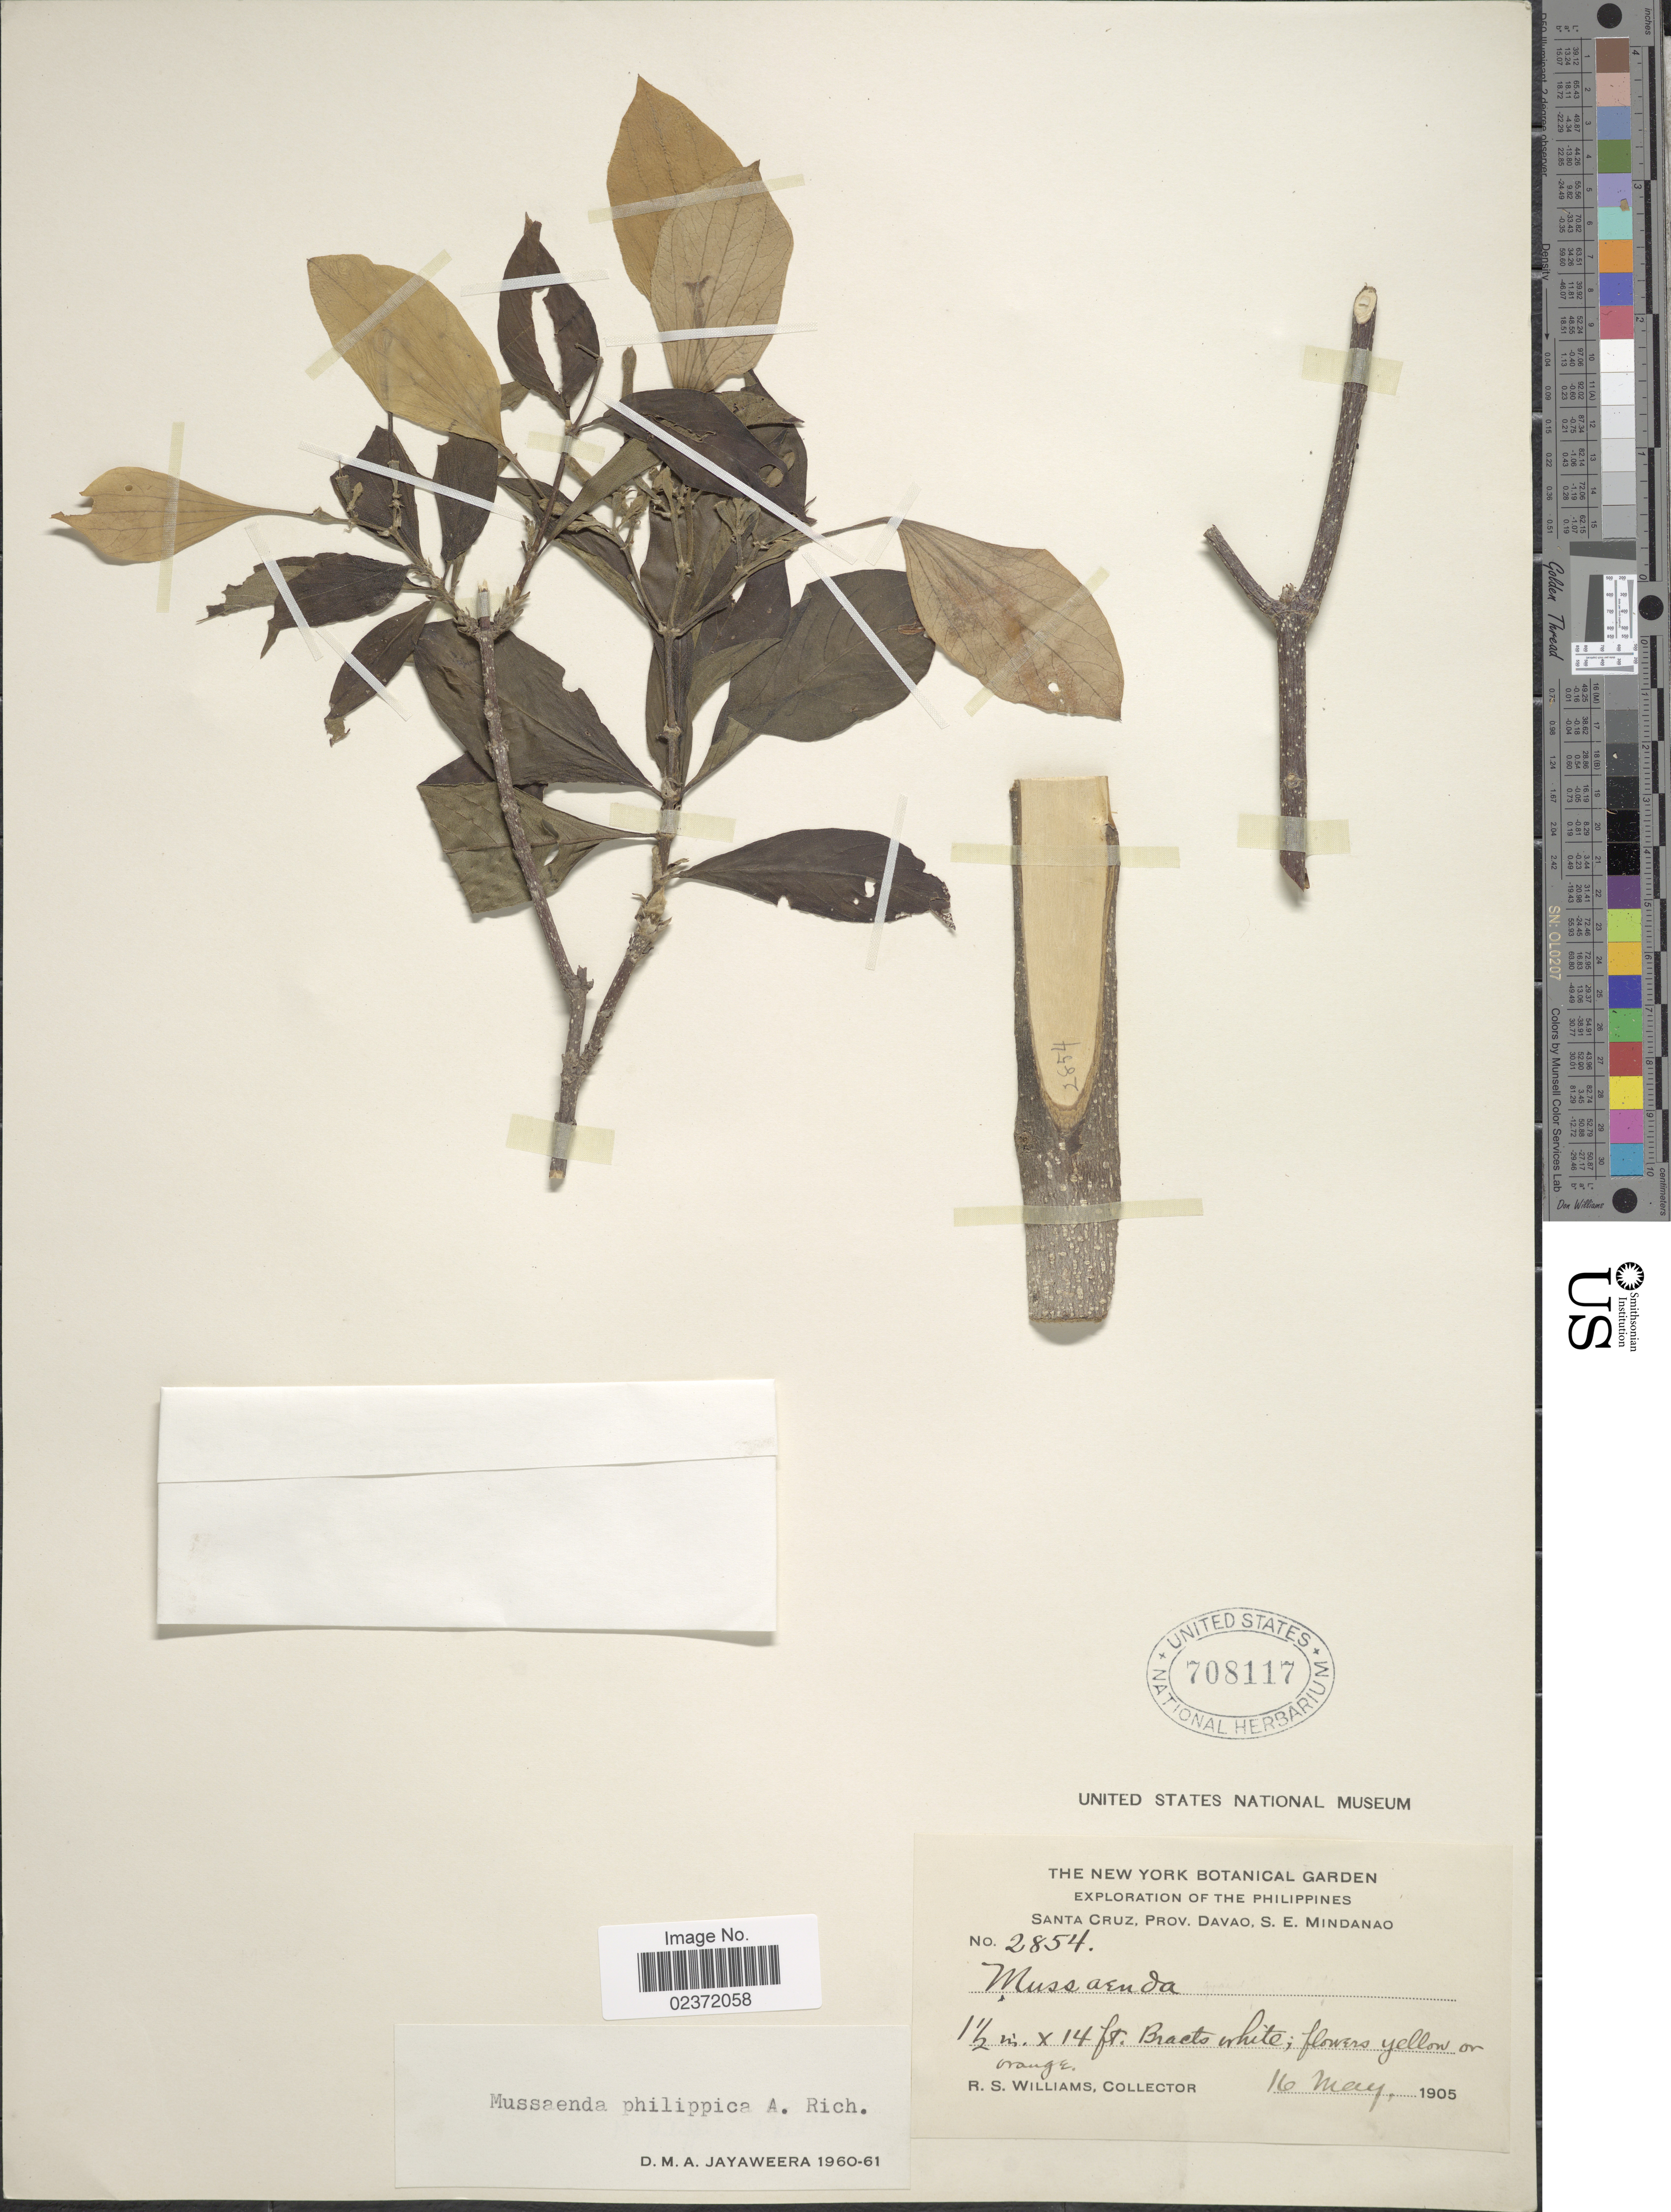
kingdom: Plantae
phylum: Tracheophyta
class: Magnoliopsida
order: Gentianales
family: Rubiaceae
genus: Mussaenda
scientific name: Mussaenda philippica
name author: A. Rich.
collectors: R. S. Williams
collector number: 2854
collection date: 1905-05-16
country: Philippines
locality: Santa Cruz, Prov. Davao, S.E. Mindanao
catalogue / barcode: US 708117